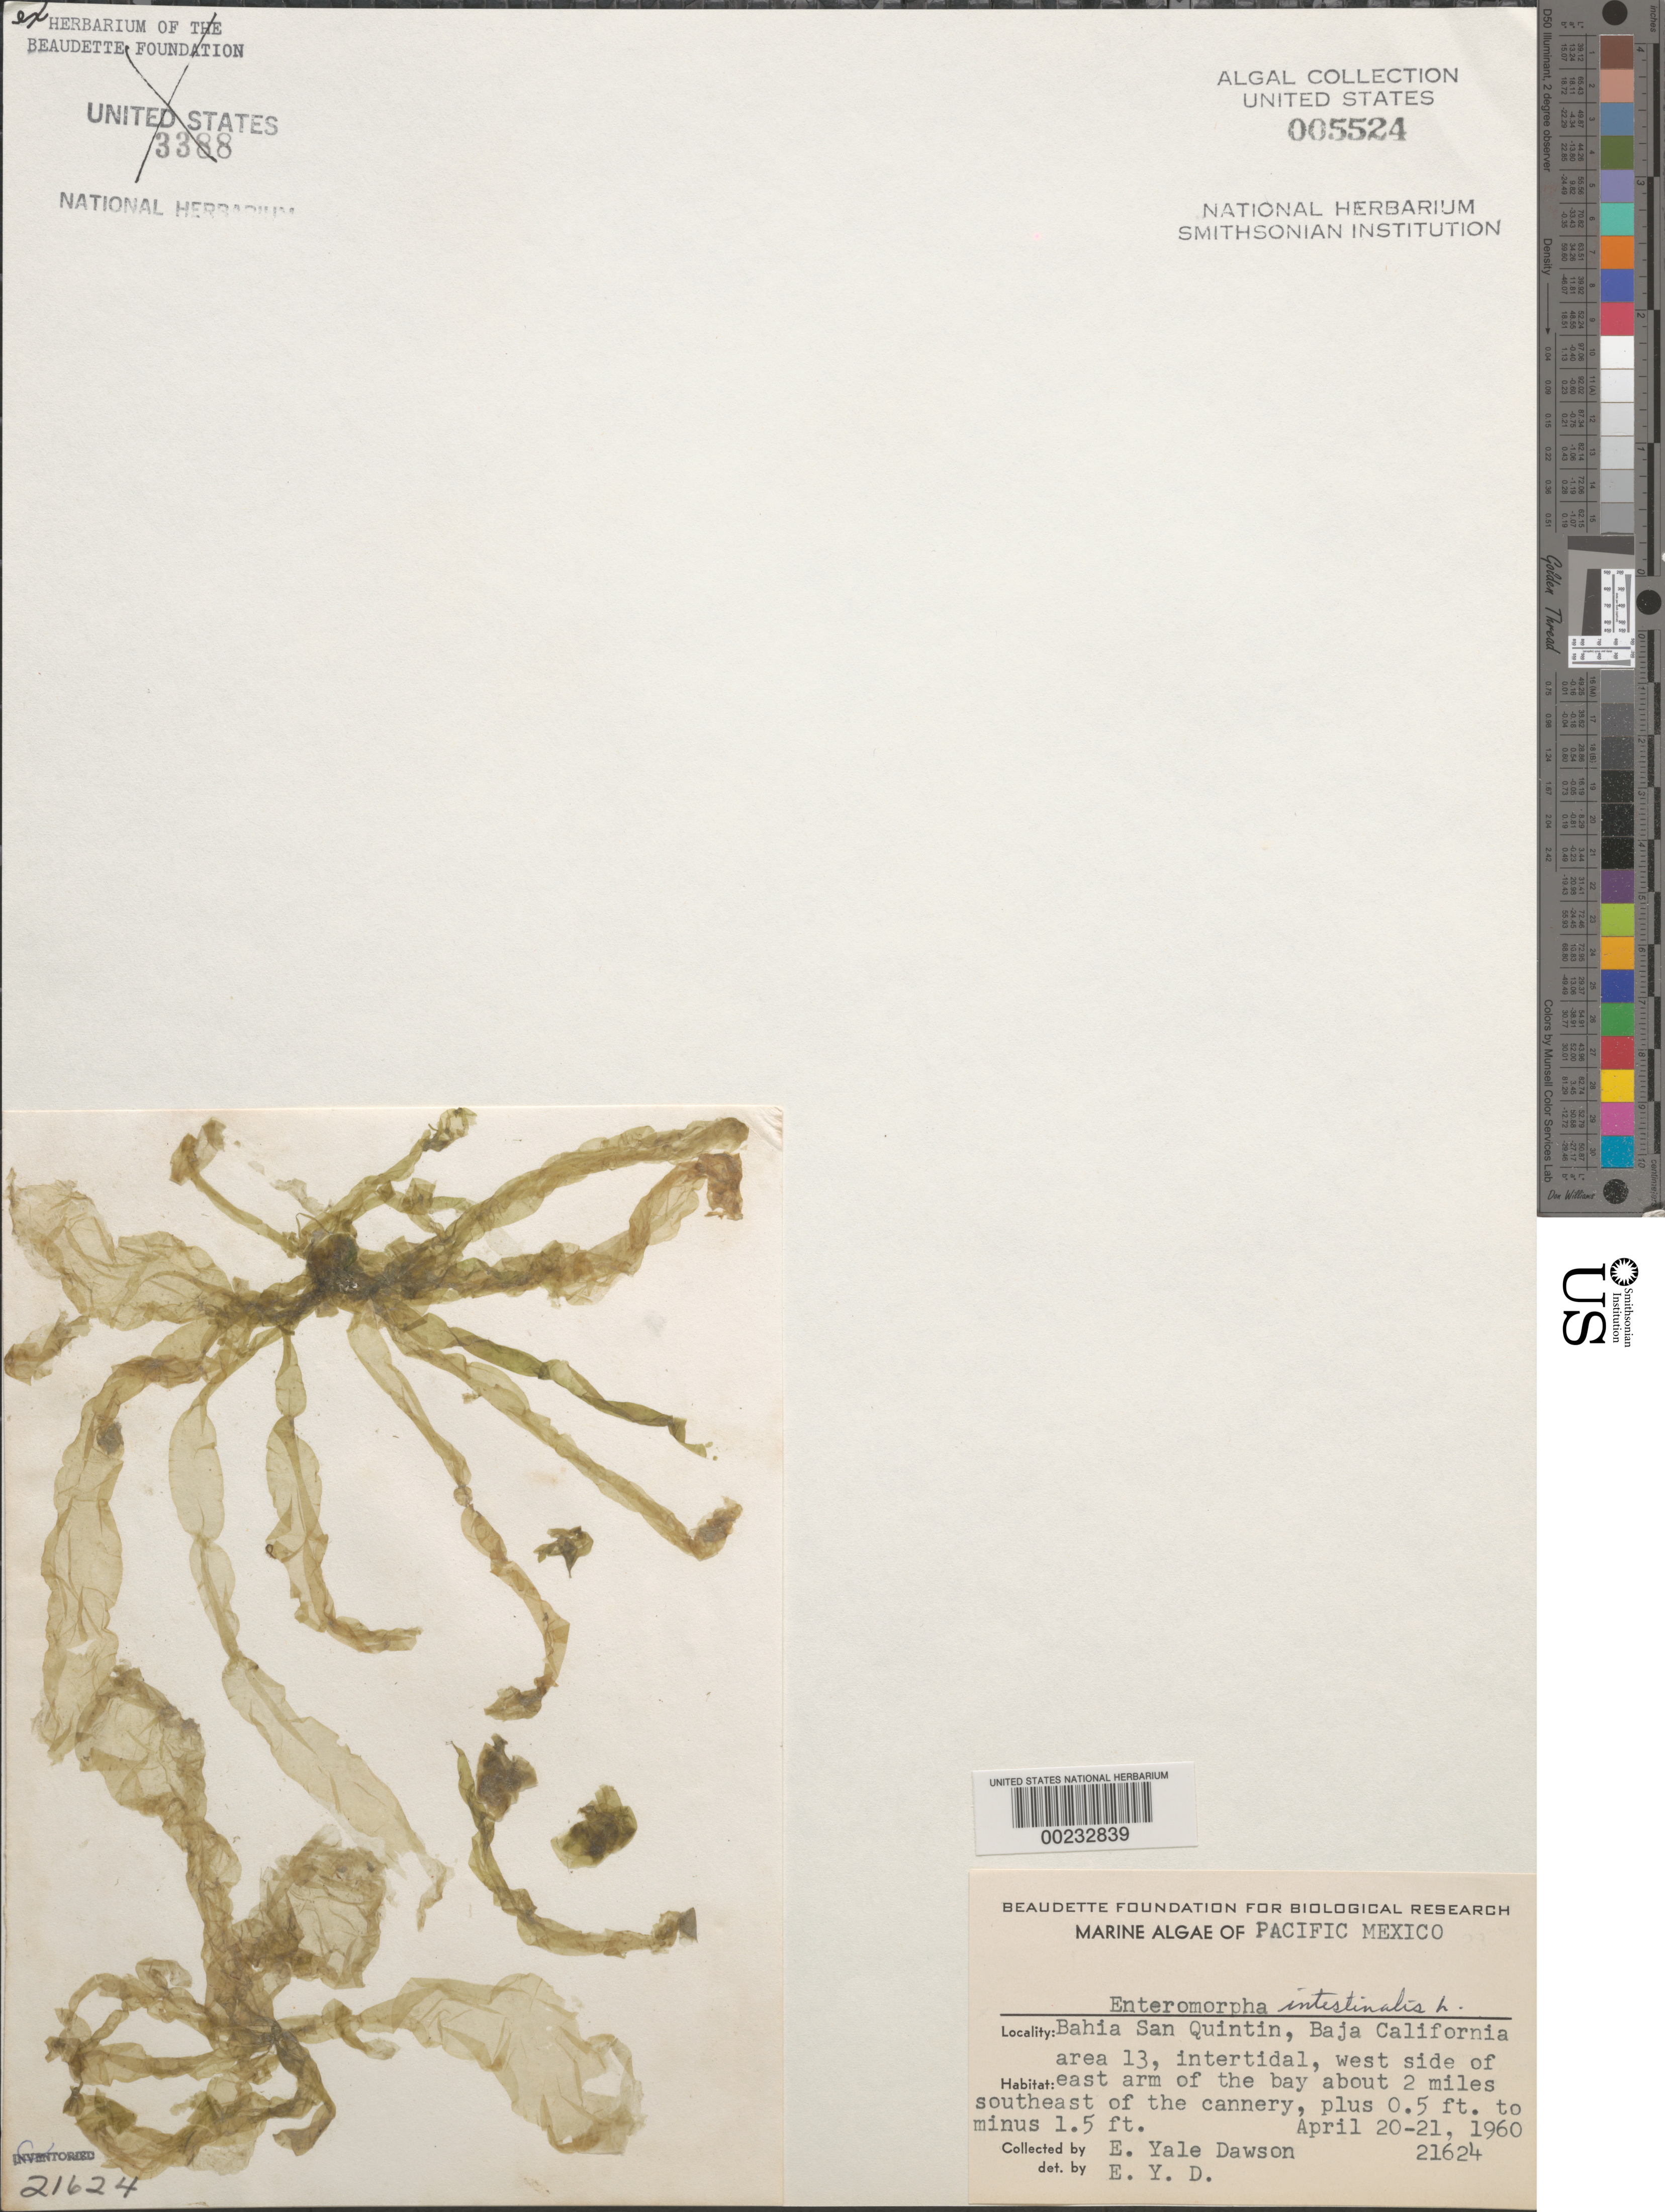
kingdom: Plantae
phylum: Chlorophyta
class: Ulvophyceae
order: Ulvales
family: Ulvaceae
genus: Ulva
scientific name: Ulva intestinalis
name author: L.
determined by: Algae name updating Project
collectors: E. Y. Dawson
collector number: EYD 21624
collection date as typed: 20 Apr 1960 TO 21 Apr 1960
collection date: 1960-04-20/1960-04-21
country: Mexico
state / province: Baja California Norte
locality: Bahia San Quintin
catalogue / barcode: US 5524